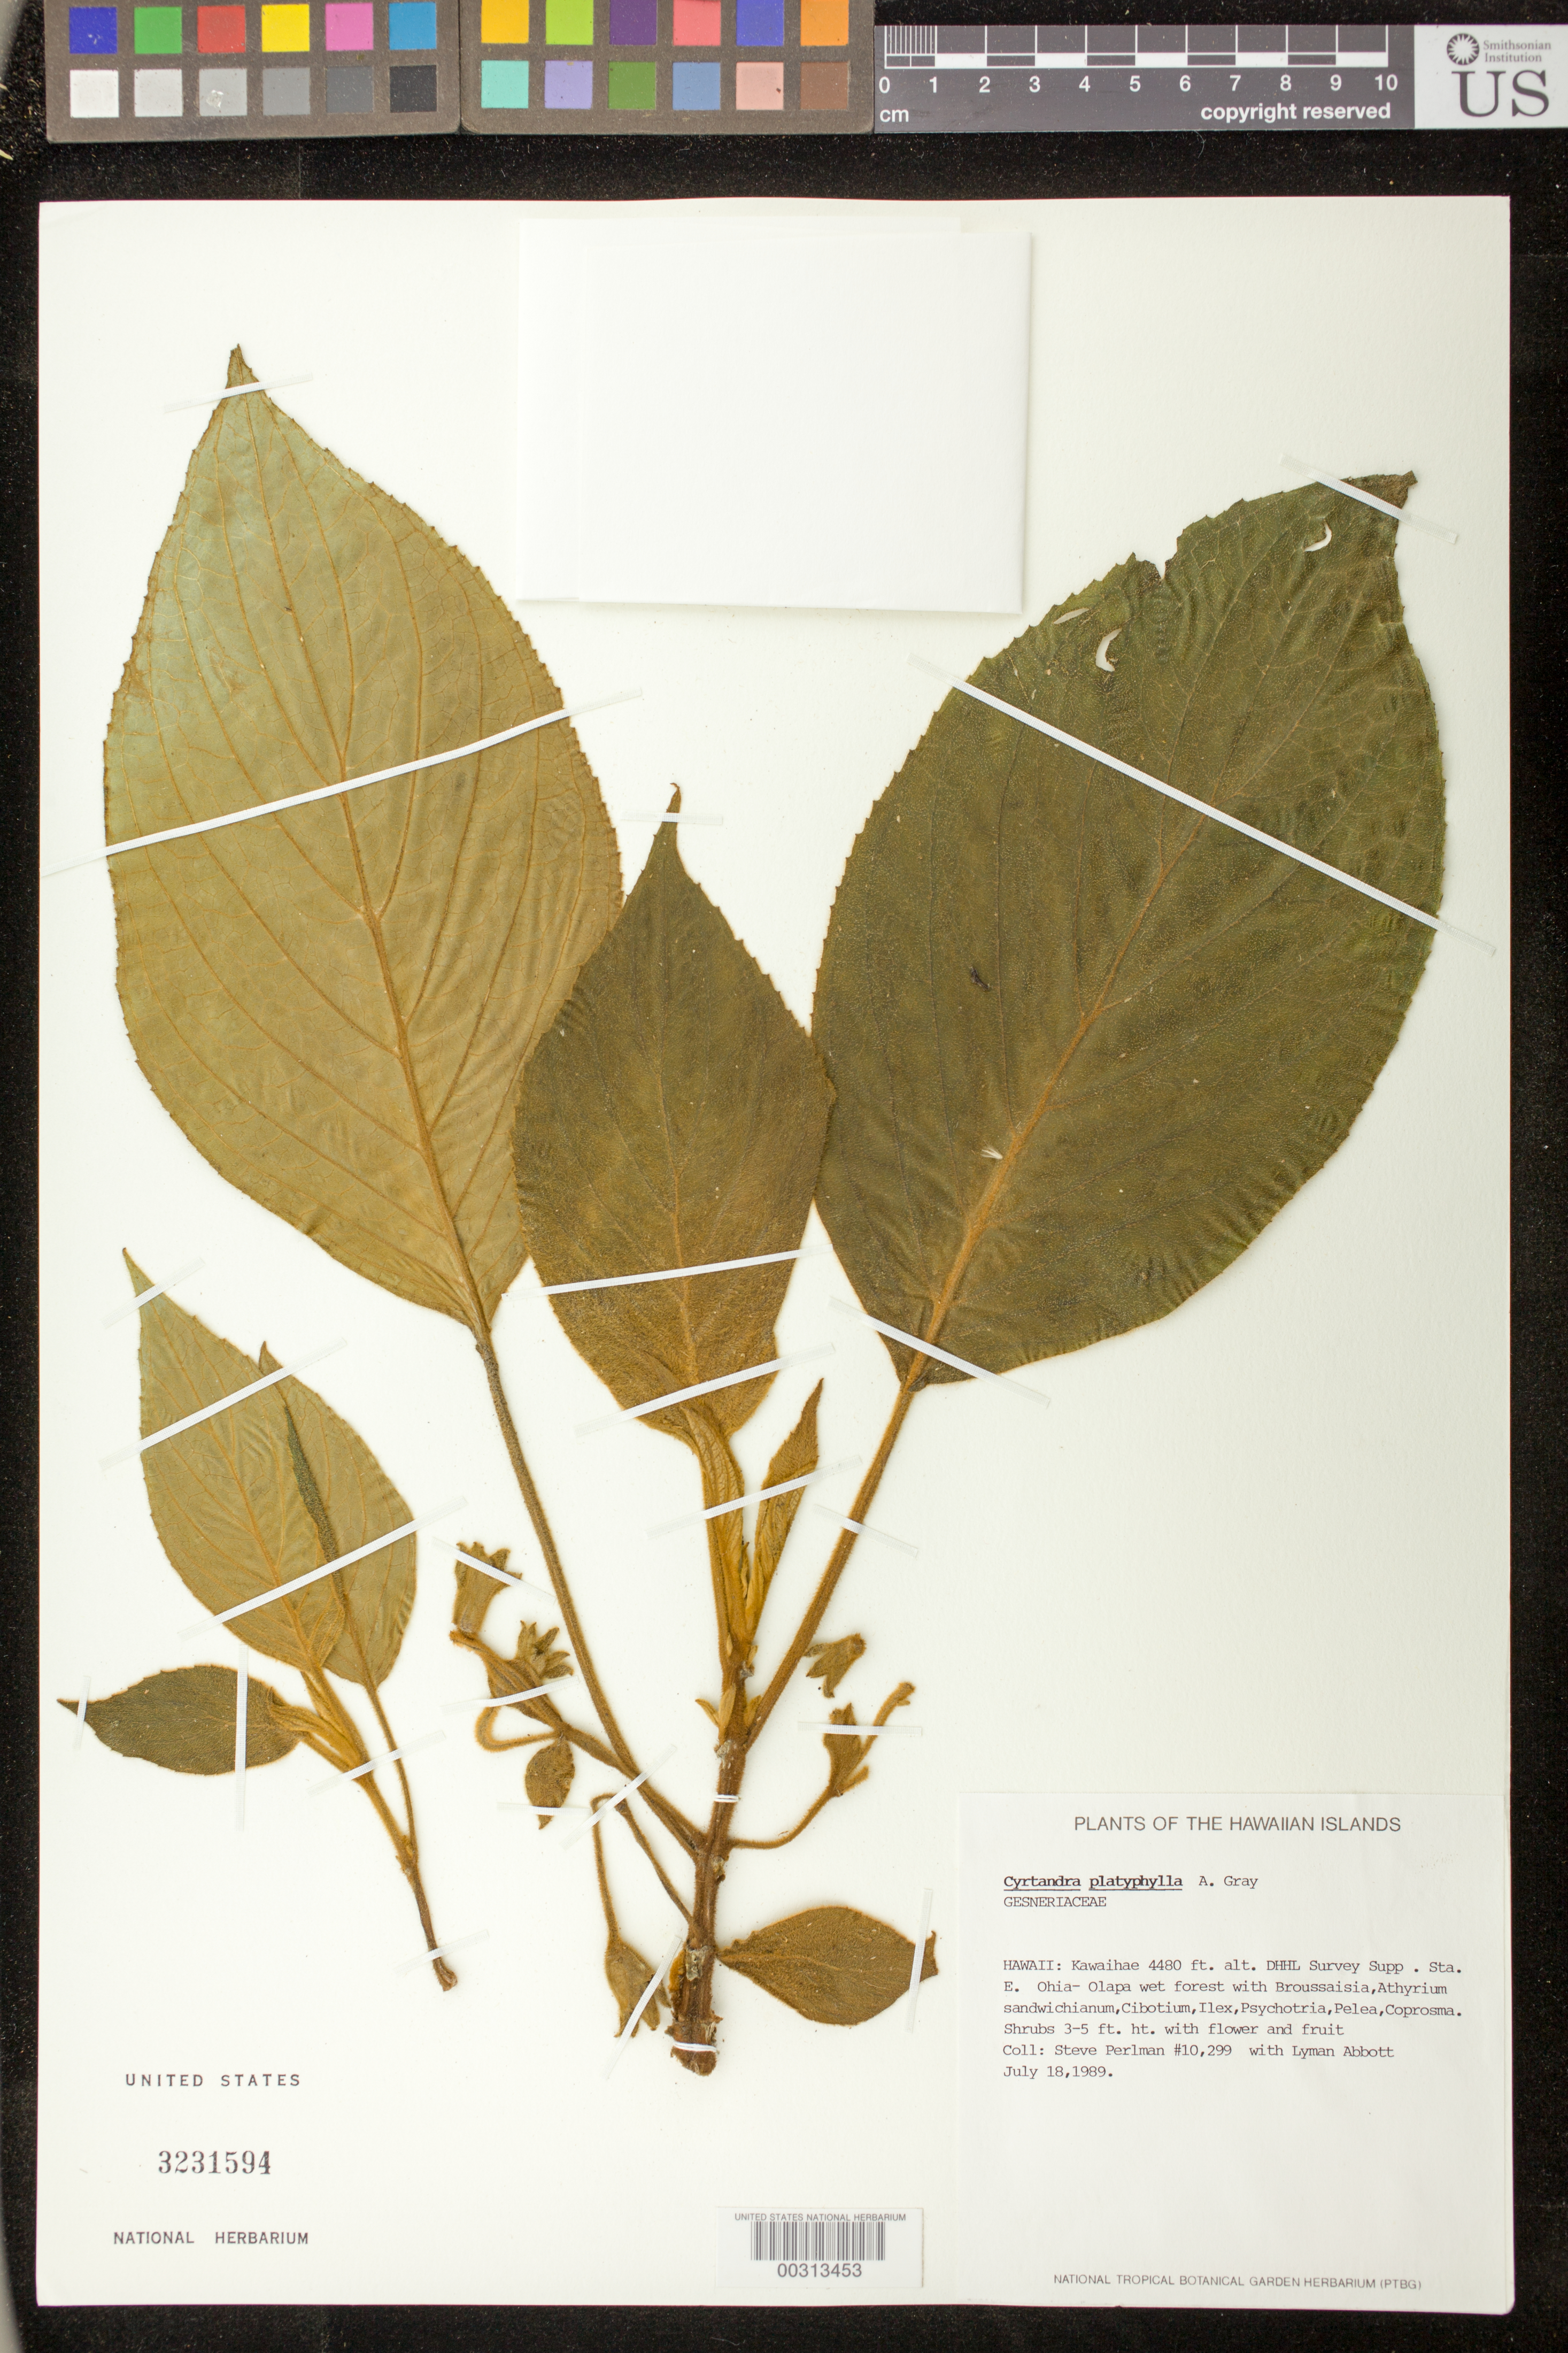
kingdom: Plantae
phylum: Tracheophyta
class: Magnoliopsida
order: Lamiales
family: Gesneriaceae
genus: Cyrtandra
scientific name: Cyrtandra platyphylla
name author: A. Gray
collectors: S. P. Perlman & L. Abbott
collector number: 10299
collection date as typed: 18 Jul 1989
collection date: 1989-07-18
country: United States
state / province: Hawaii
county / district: Hawaii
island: Hawaii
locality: Kawaihae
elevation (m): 1366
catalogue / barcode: US 3231594